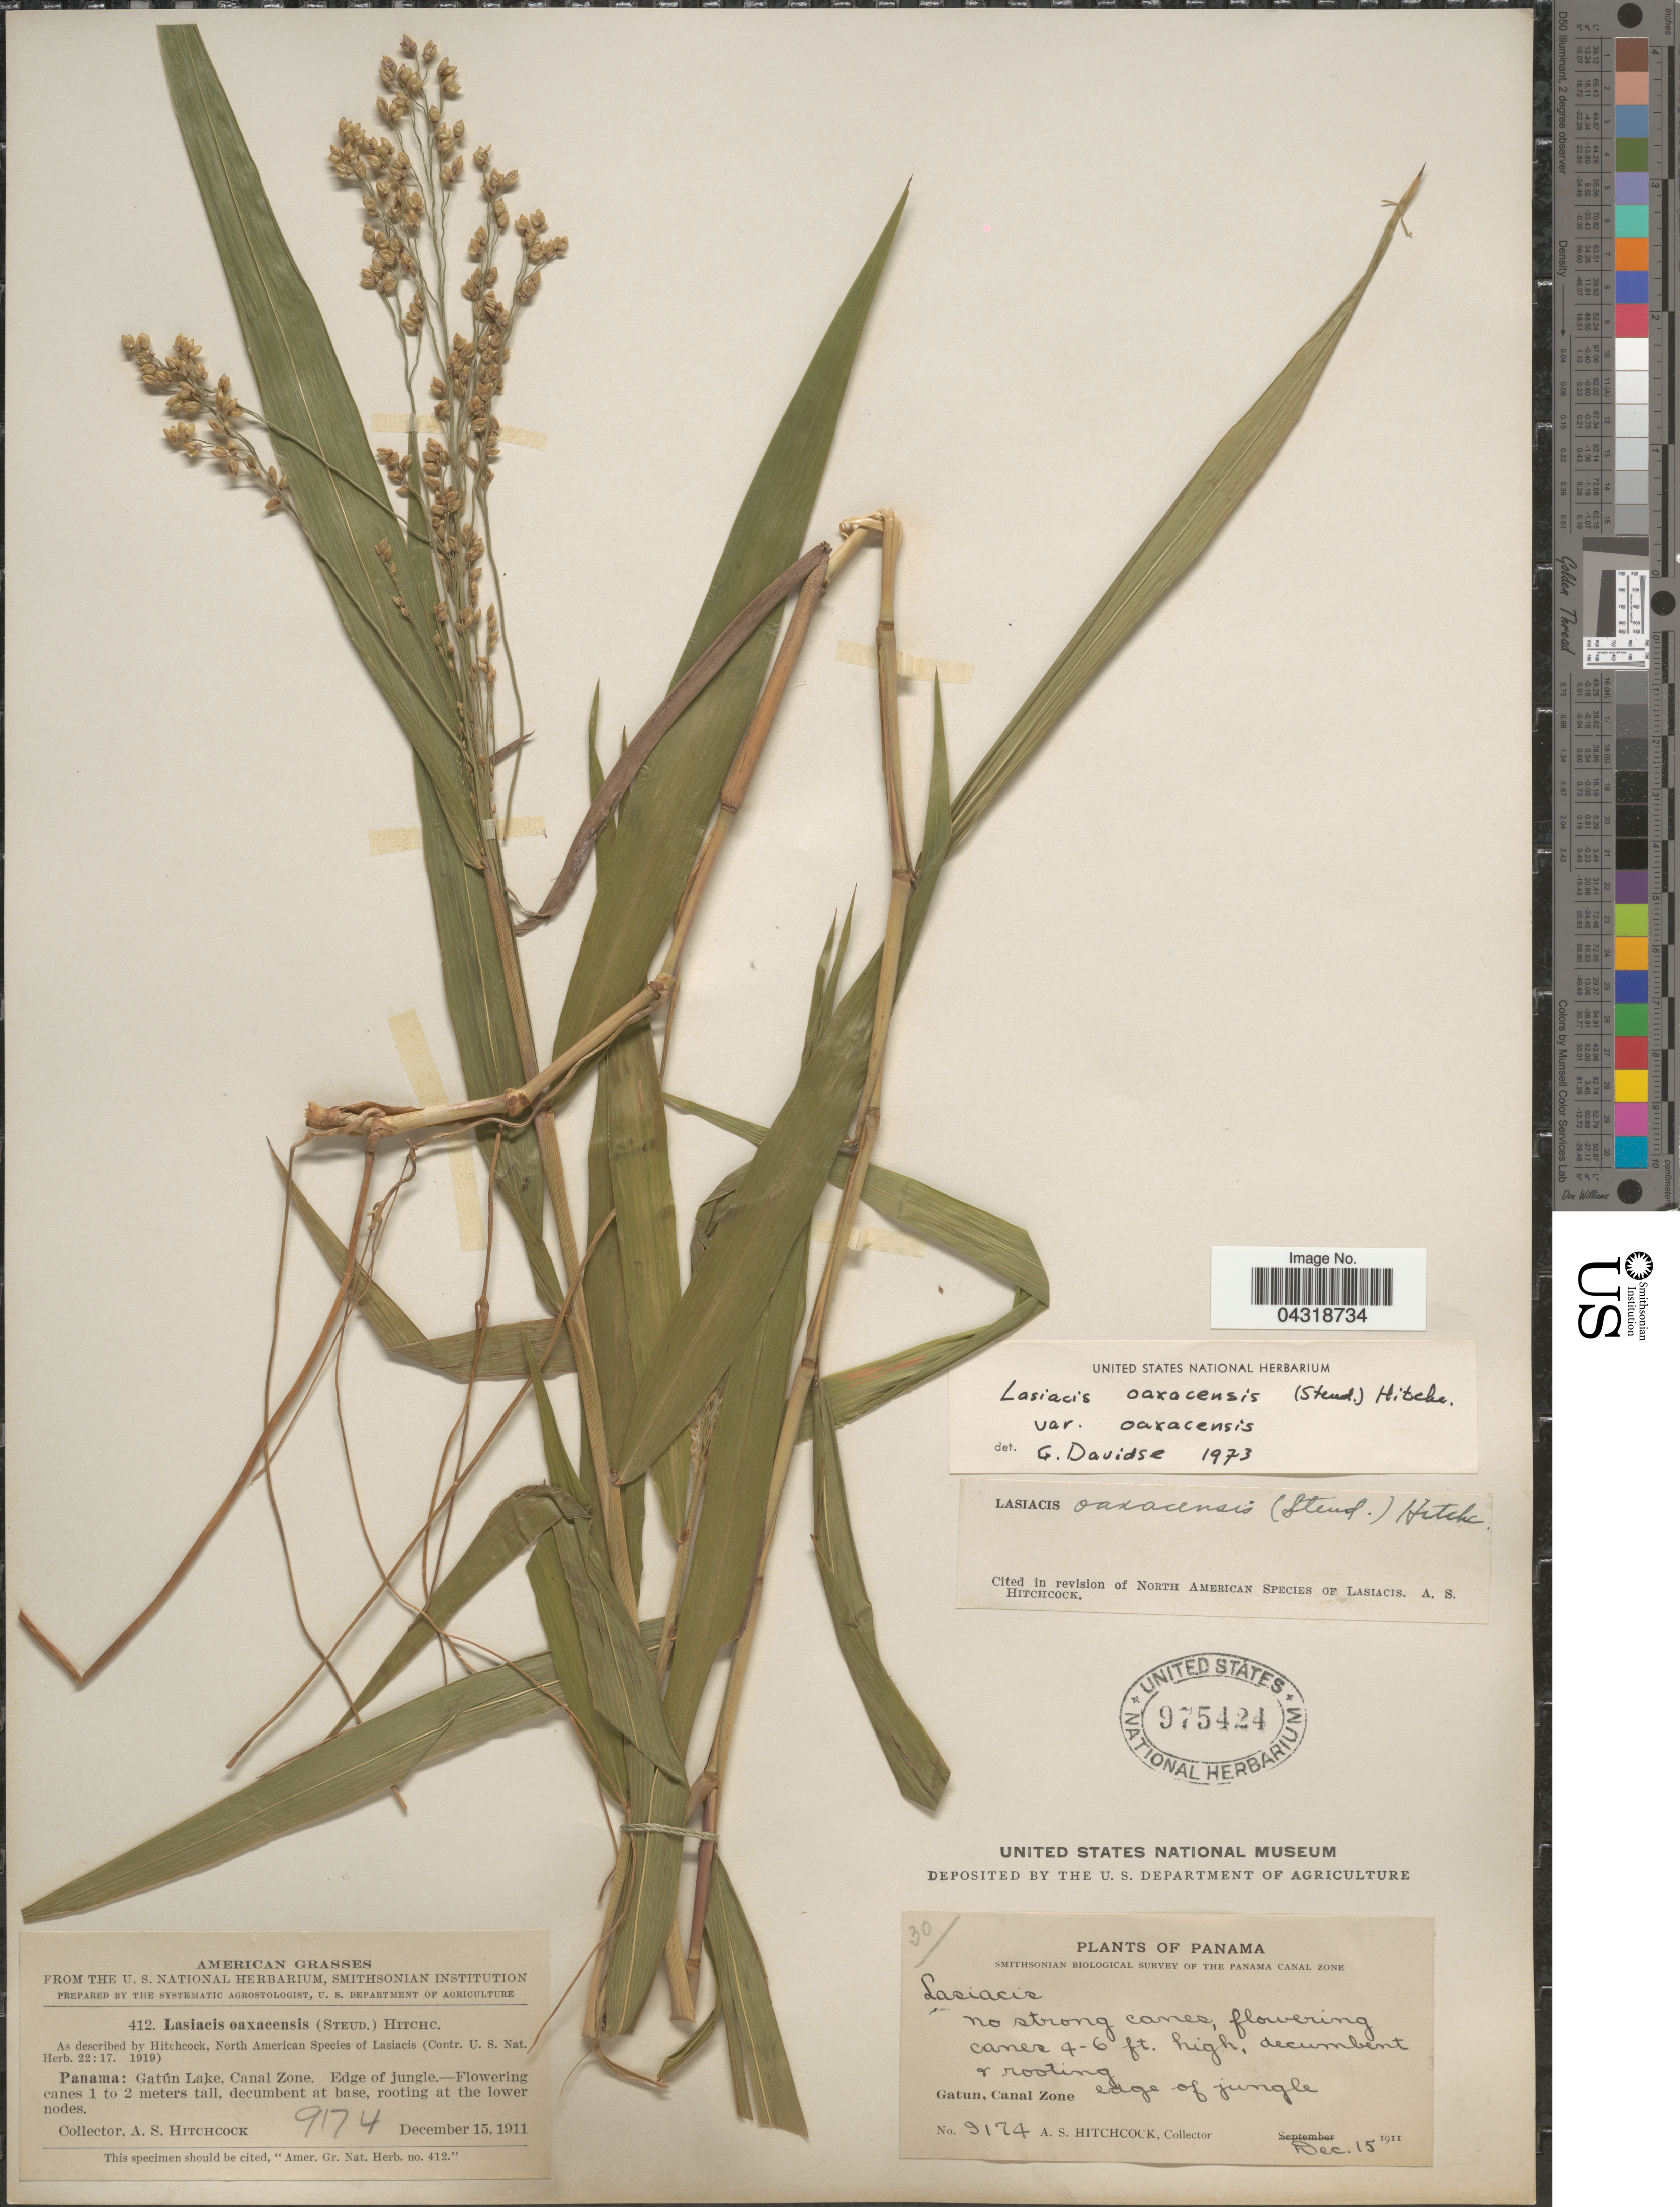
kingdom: Plantae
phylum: Tracheophyta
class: Liliopsida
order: Poales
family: Poaceae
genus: Lasiacis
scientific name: Lasiacis oaxacensis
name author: (Steud.) Hitchc.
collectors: A. S. Hitchcock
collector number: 9174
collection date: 1911-12-15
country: Panama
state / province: Panamá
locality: Smithsonian Biological Survey of the Panama Canal Zone. Gatún Lake, Canal Zone.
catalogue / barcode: US 975424